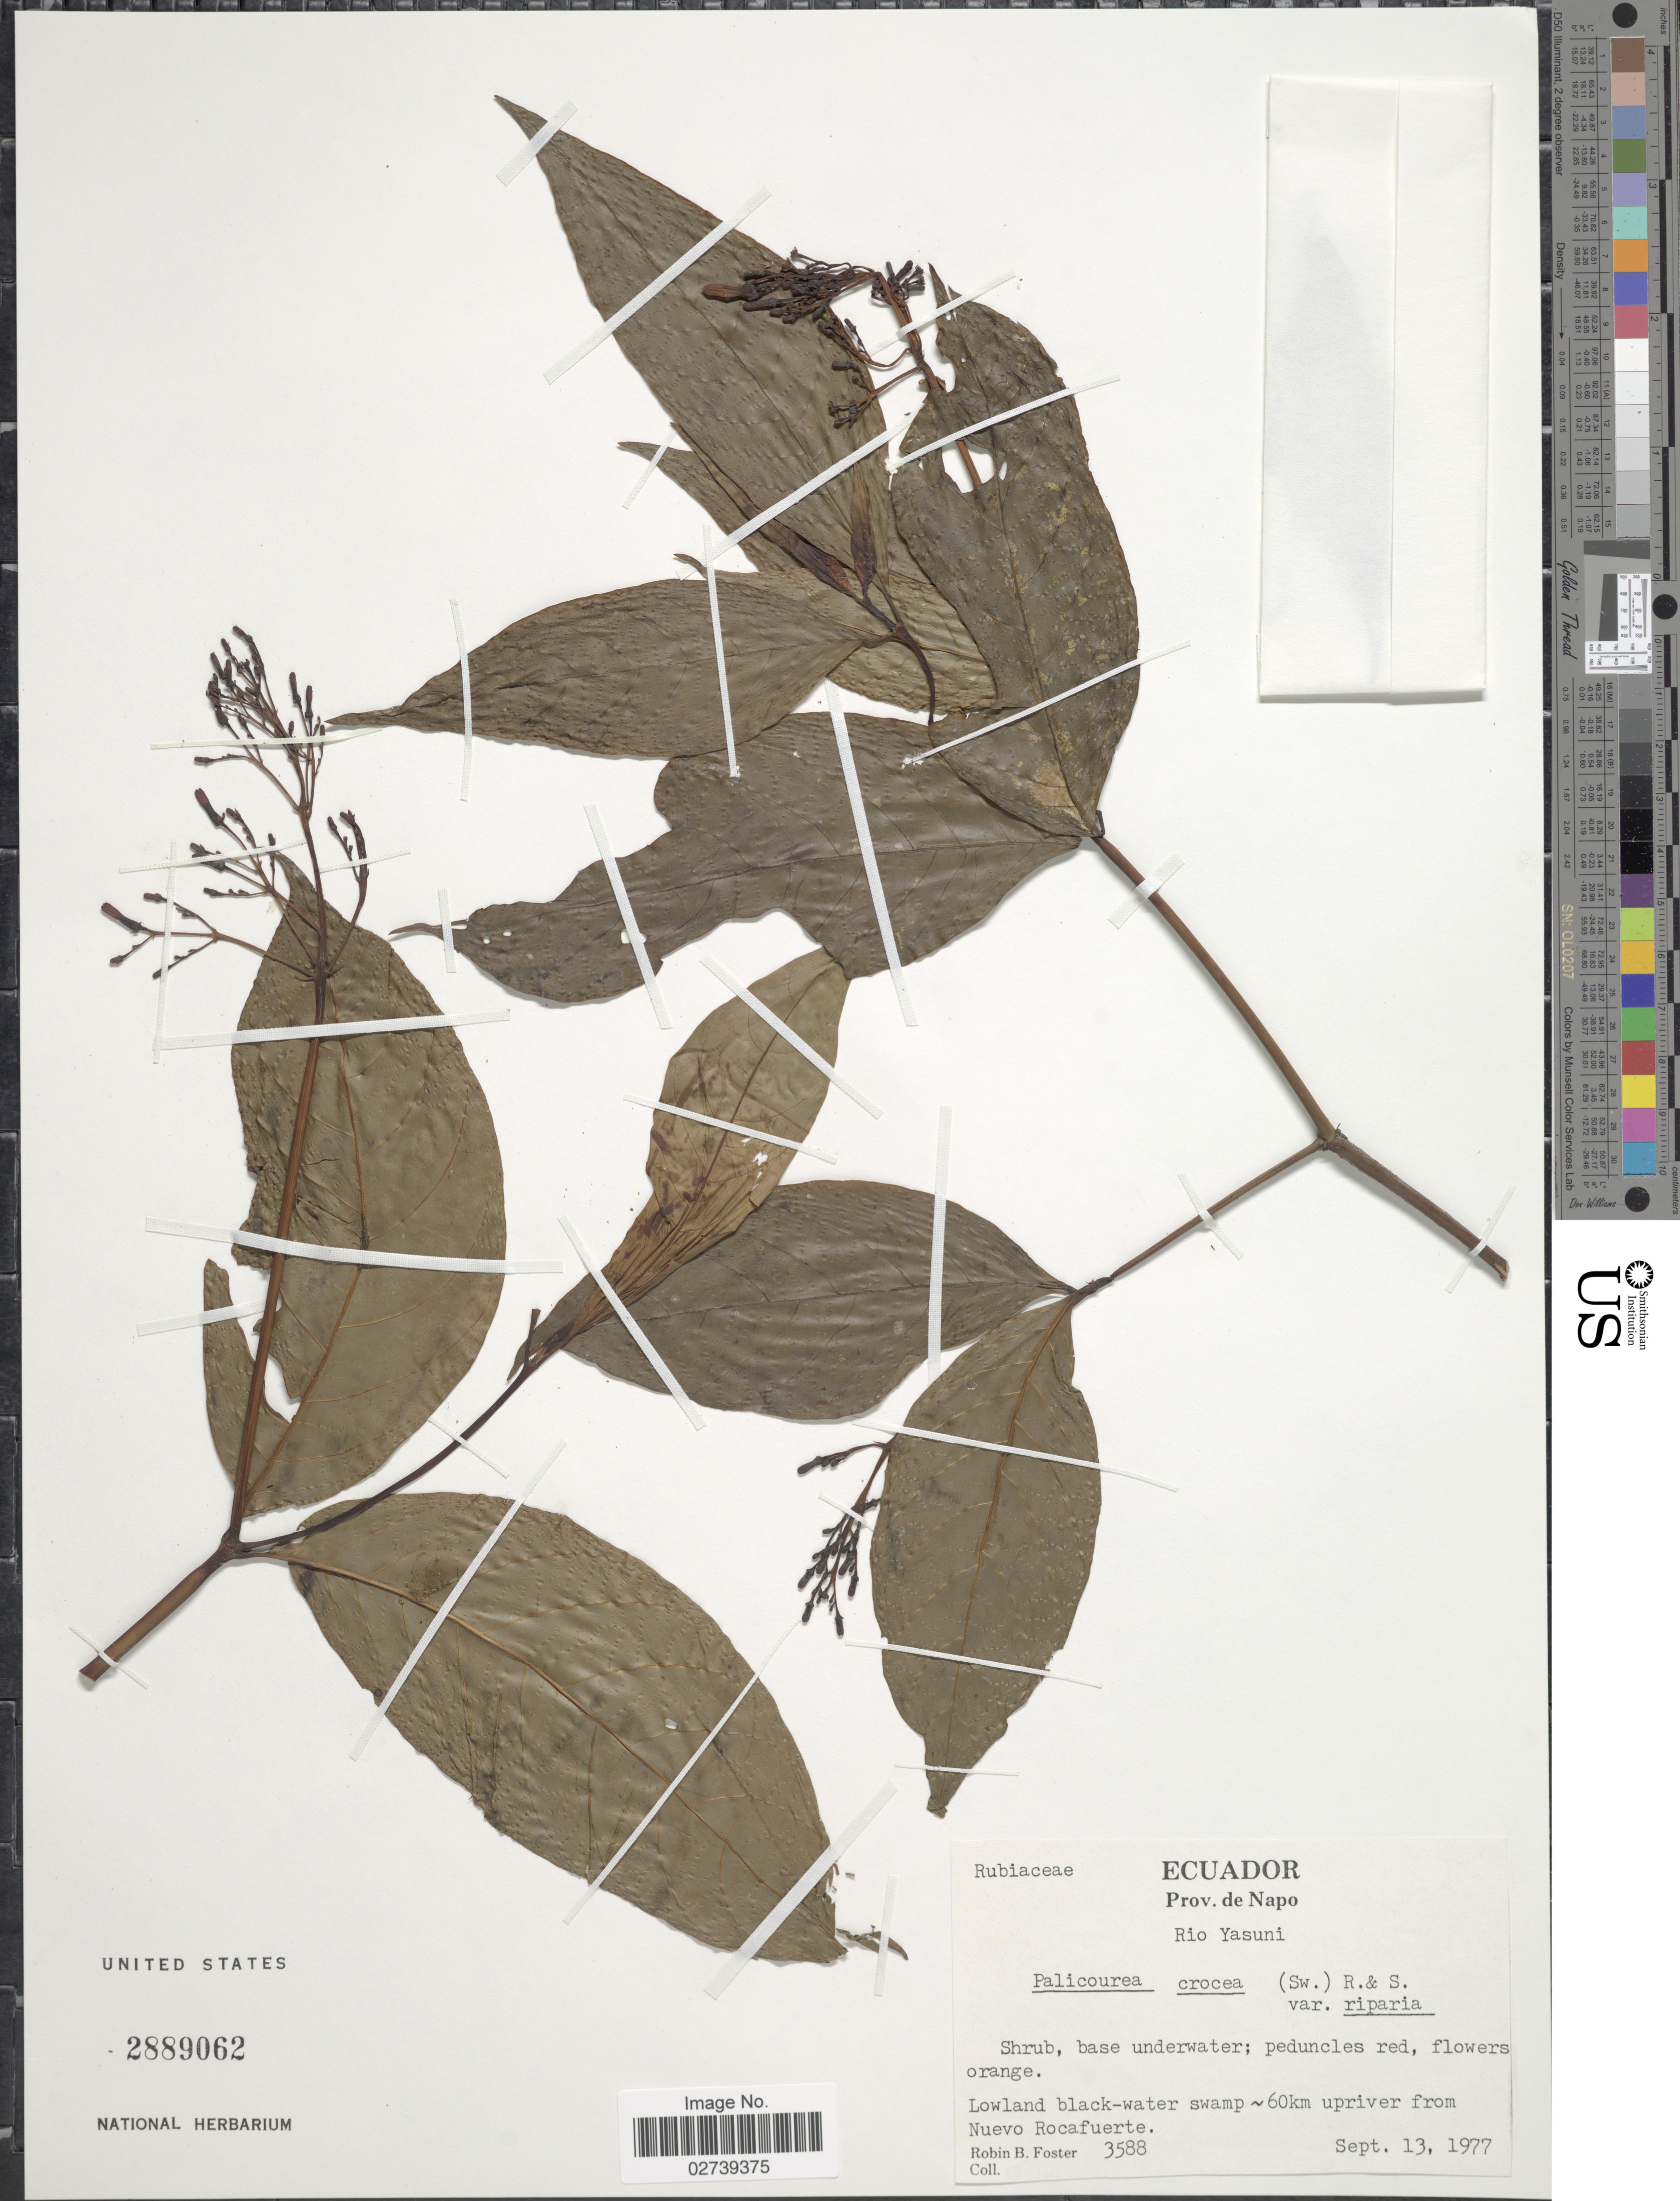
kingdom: Plantae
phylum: Tracheophyta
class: Magnoliopsida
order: Gentianales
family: Rubiaceae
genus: Palicourea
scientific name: Palicourea crocea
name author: (Sw.) Schult.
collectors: R. B. Foster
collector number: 3588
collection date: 1977-09-13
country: Ecuador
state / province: Napo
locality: Rio Yasuni, Lowland black-water swamp ~60 km upriver from Nuevo Rocafuerte.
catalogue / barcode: US 2889062